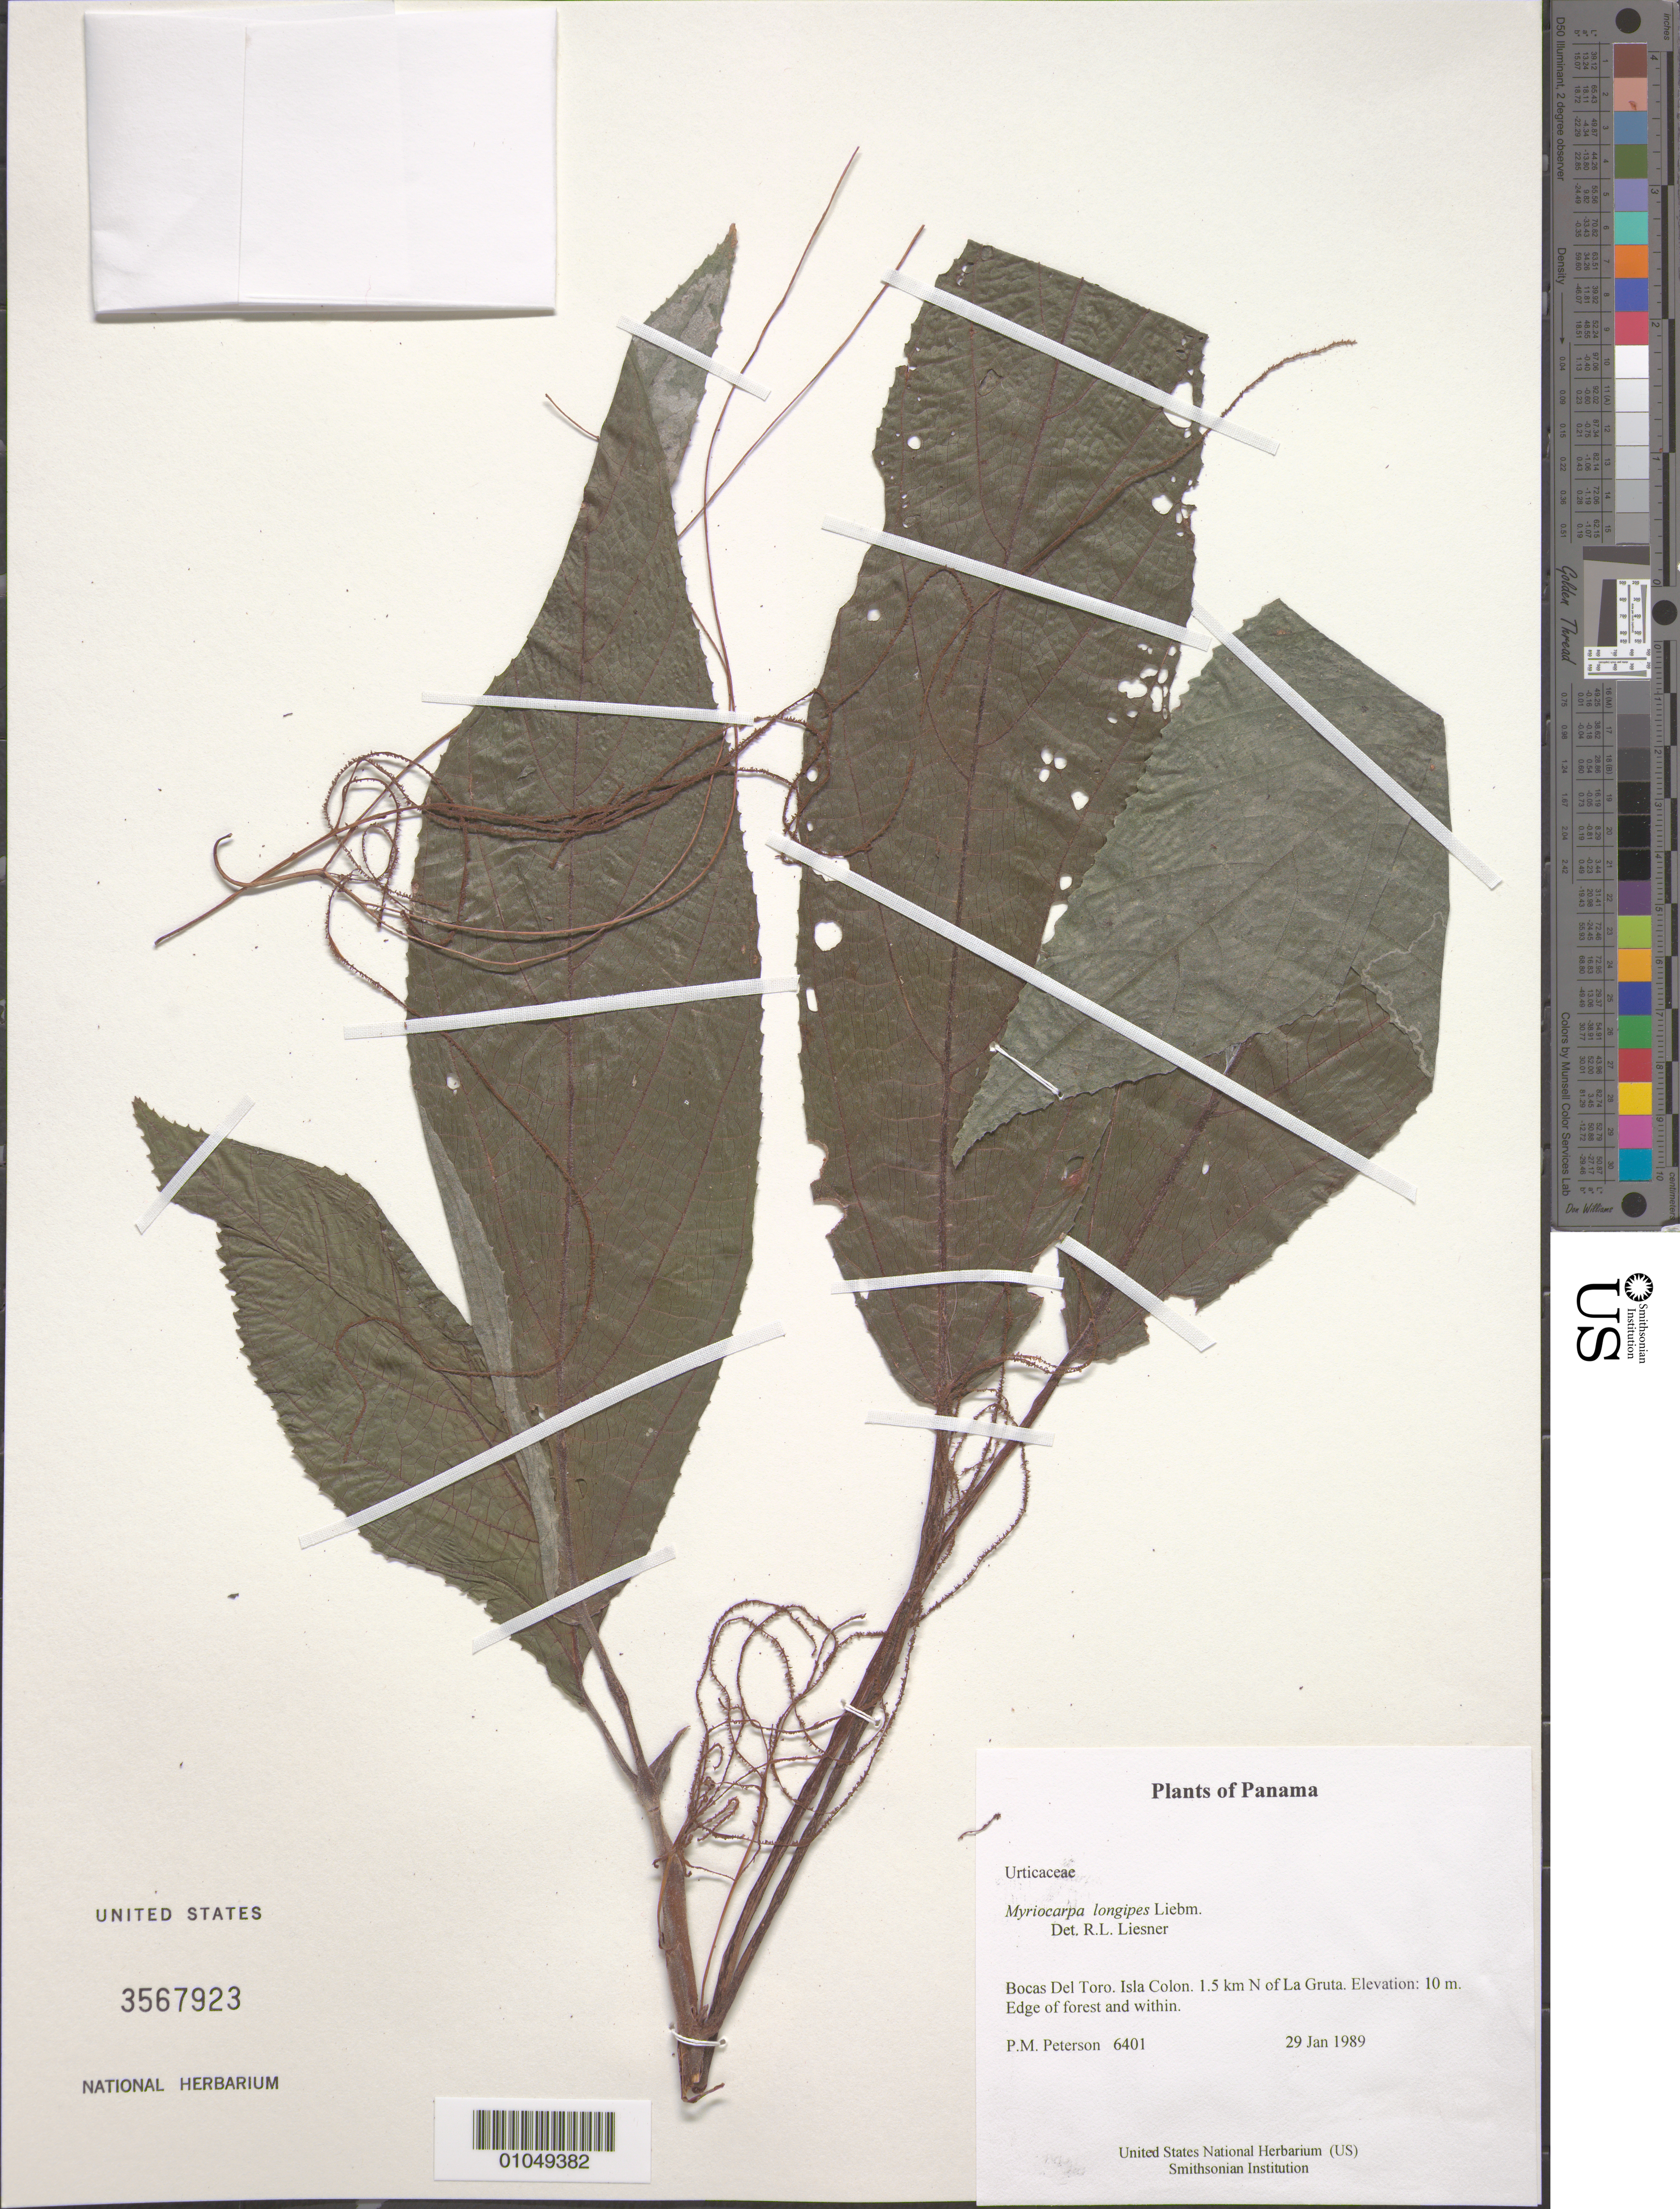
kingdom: Plantae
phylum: Tracheophyta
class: Magnoliopsida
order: Rosales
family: Urticaceae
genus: Myriocarpa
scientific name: Myriocarpa longipes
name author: Liebm.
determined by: Liesner, R. L.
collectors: P. M. Peterson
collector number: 06401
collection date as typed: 29 Jan 1989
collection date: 1989-01-29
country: Panama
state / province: Bocas del Toro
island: Colón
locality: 1.5 km N of La Gruta.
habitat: Edge of forest and within.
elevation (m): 10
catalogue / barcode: US 3567923